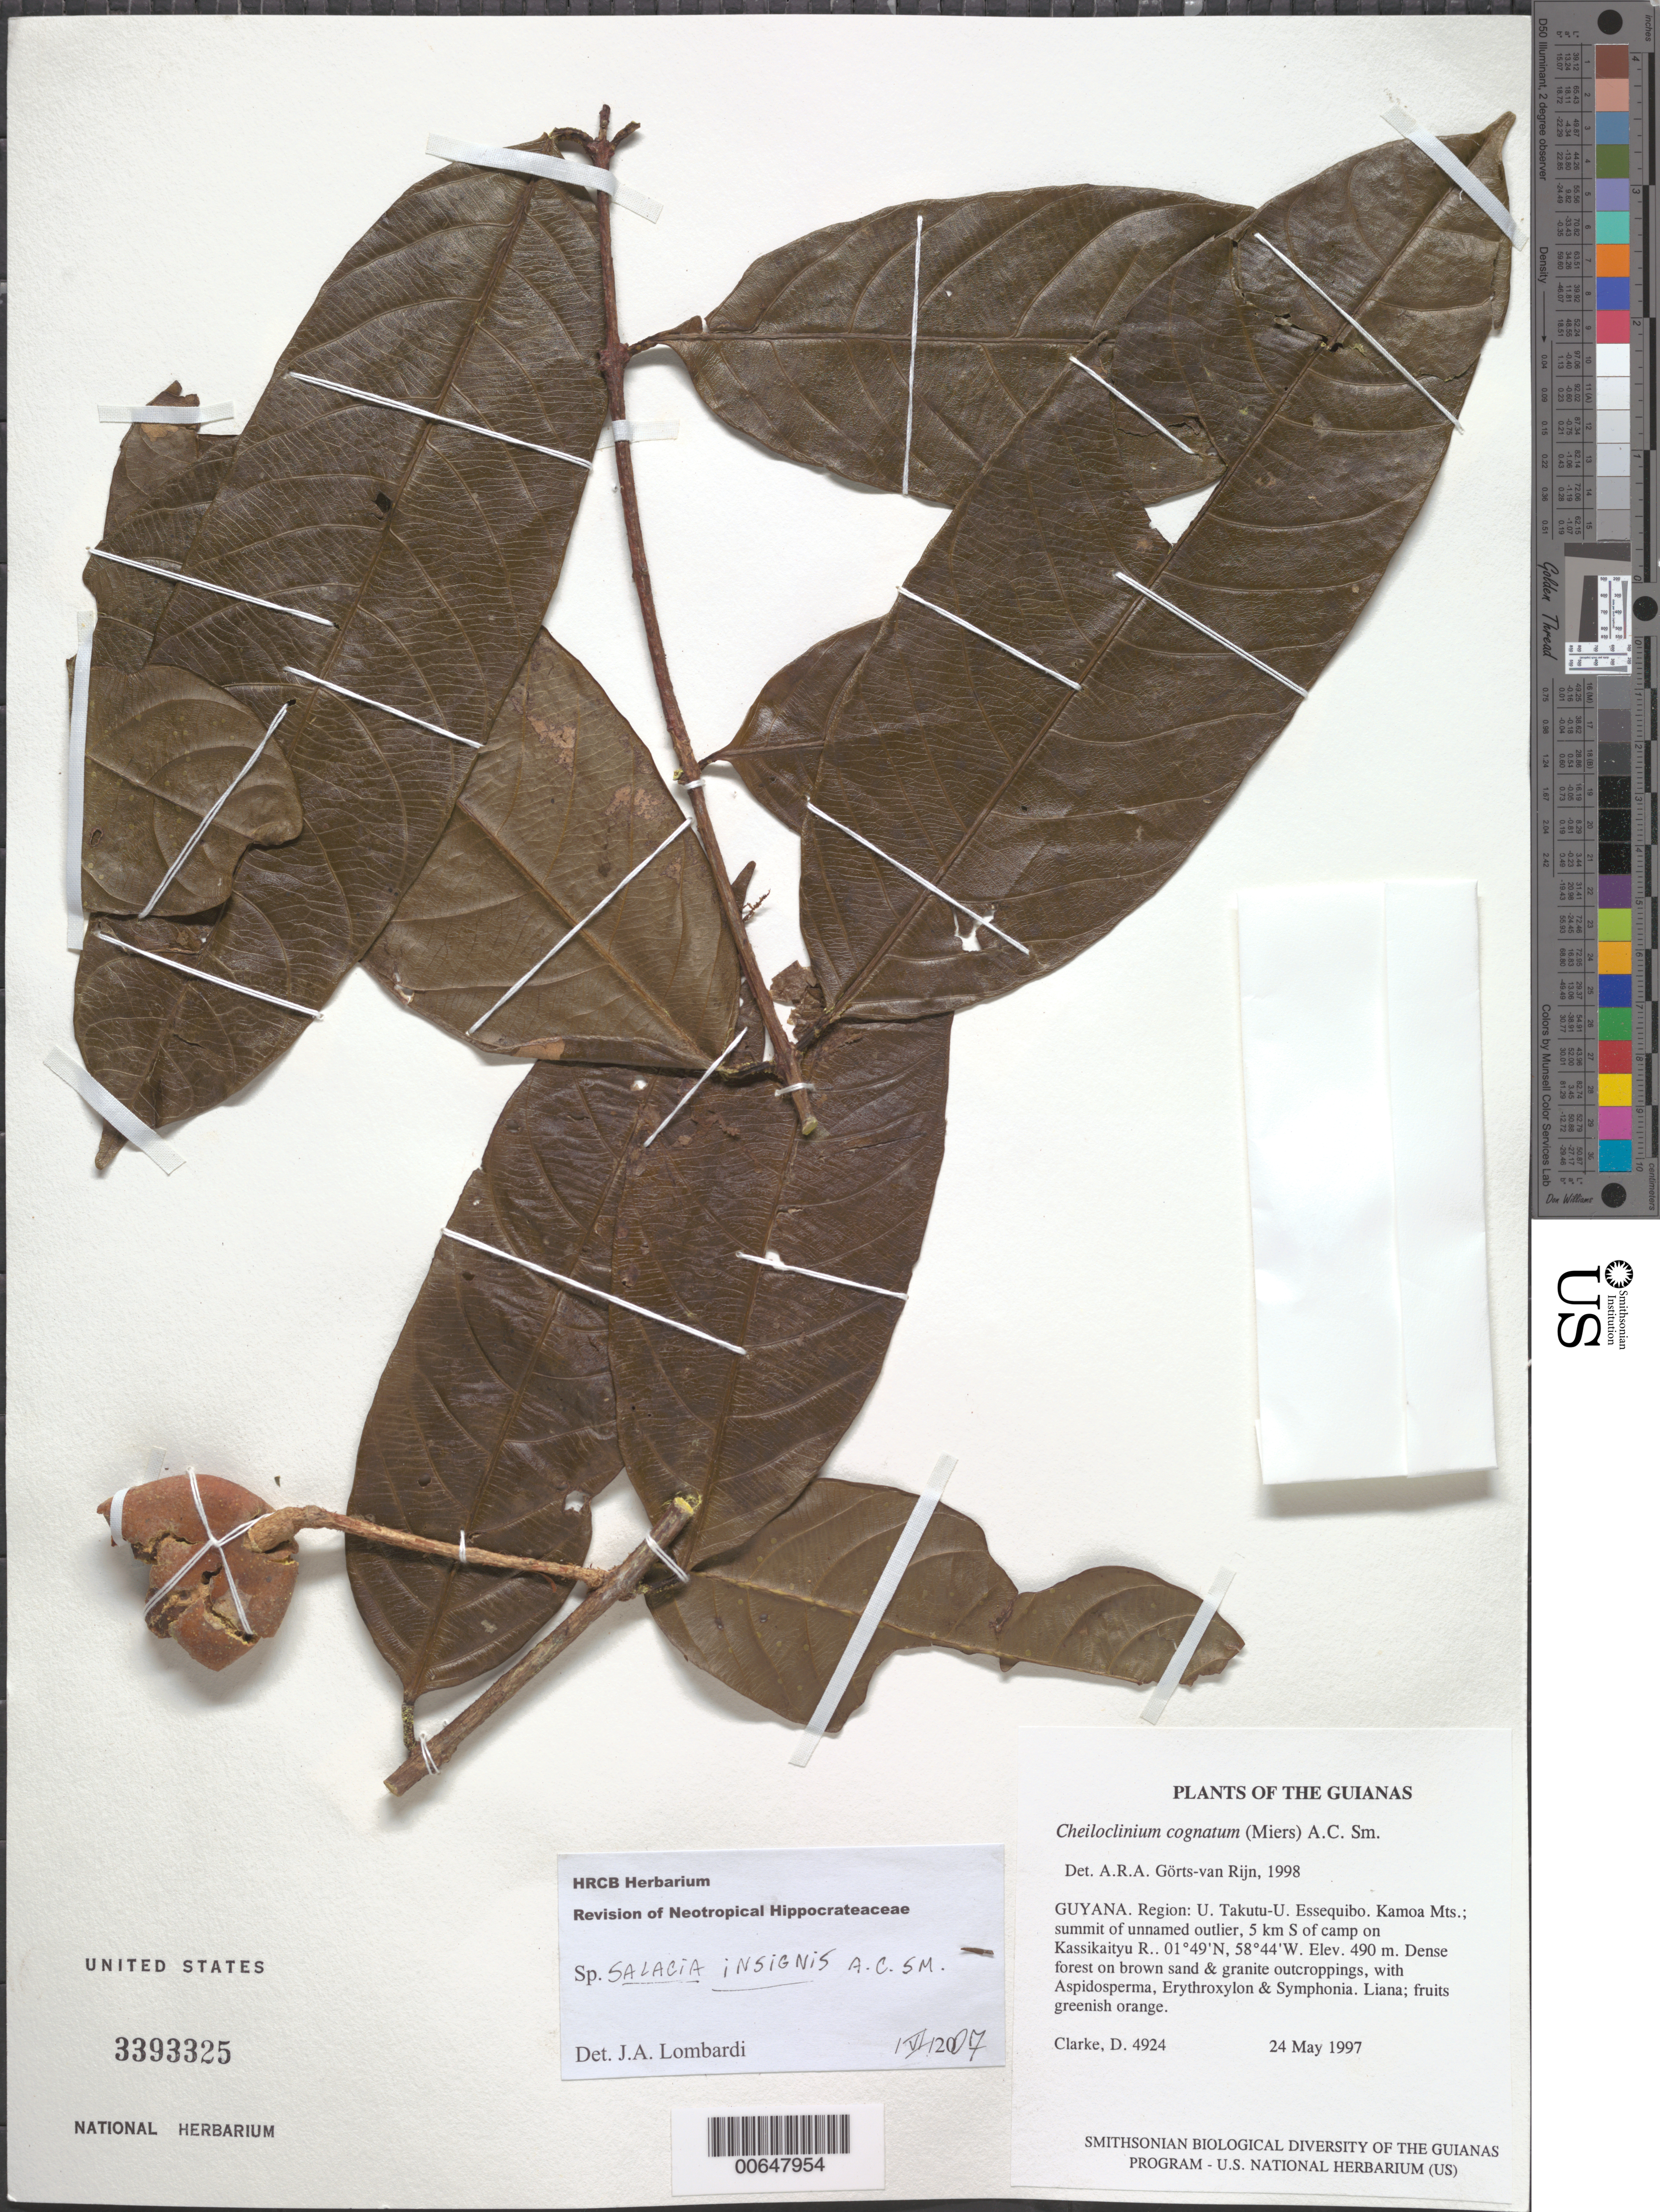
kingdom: Plantae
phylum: Tracheophyta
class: Magnoliopsida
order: Celastrales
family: Celastraceae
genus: Salacia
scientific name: Salacia insignis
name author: A.C. Sm.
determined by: Lombardi, Julio A.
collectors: H. D. Clarke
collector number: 4924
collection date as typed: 24 May 1997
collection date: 1997-05-24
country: Guyana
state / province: U. Takutu-U. Essequibo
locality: Kamoa Mts.; summit of unnamed outlier, 5 km S of camp on Kassikaityu R.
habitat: Dense forest on brown sand & granite outcroppings, with Aspidosperma, Erythroxylum & Symphonia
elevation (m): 490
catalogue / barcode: US 3393325